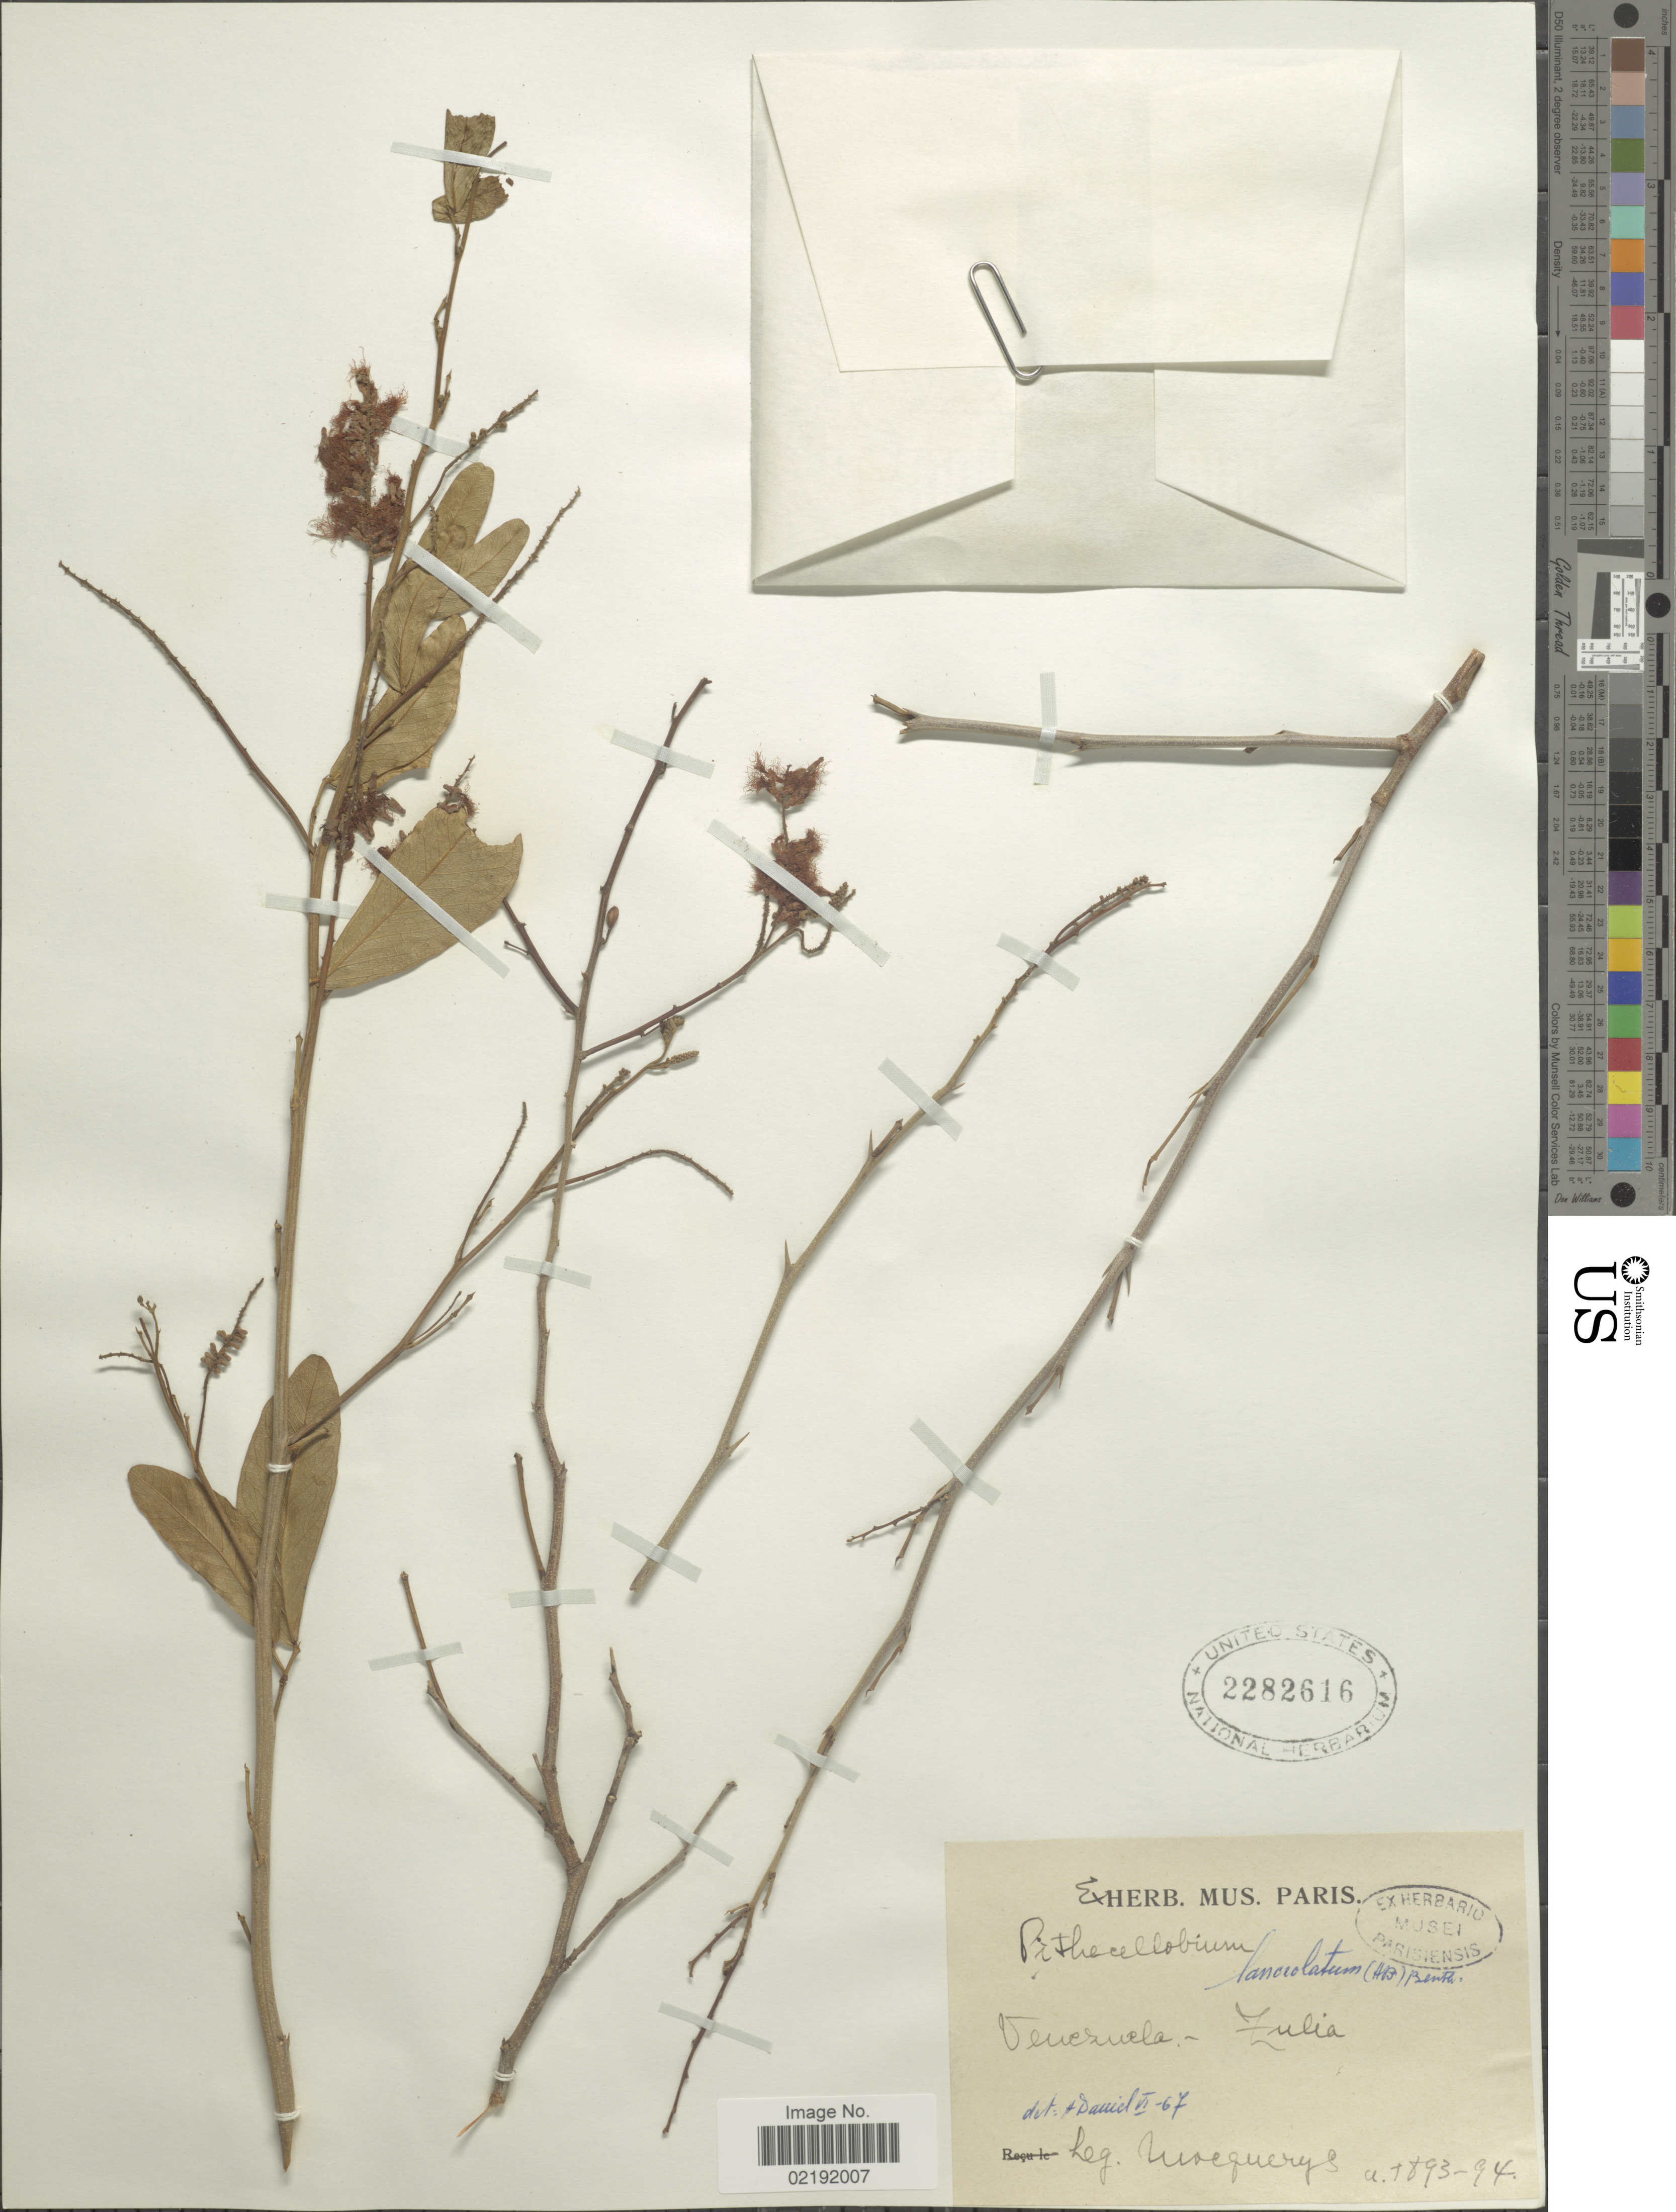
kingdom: Plantae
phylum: Tracheophyta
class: Magnoliopsida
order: Fabales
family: Fabaceae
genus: Pithecellobium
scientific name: Pithecellobium lanceolatum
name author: (Humb. & Bonpl. ex Willd.) Benth.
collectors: A. Mocquerys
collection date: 1893/1894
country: Venezuela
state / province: Zulia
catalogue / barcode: US 2282616